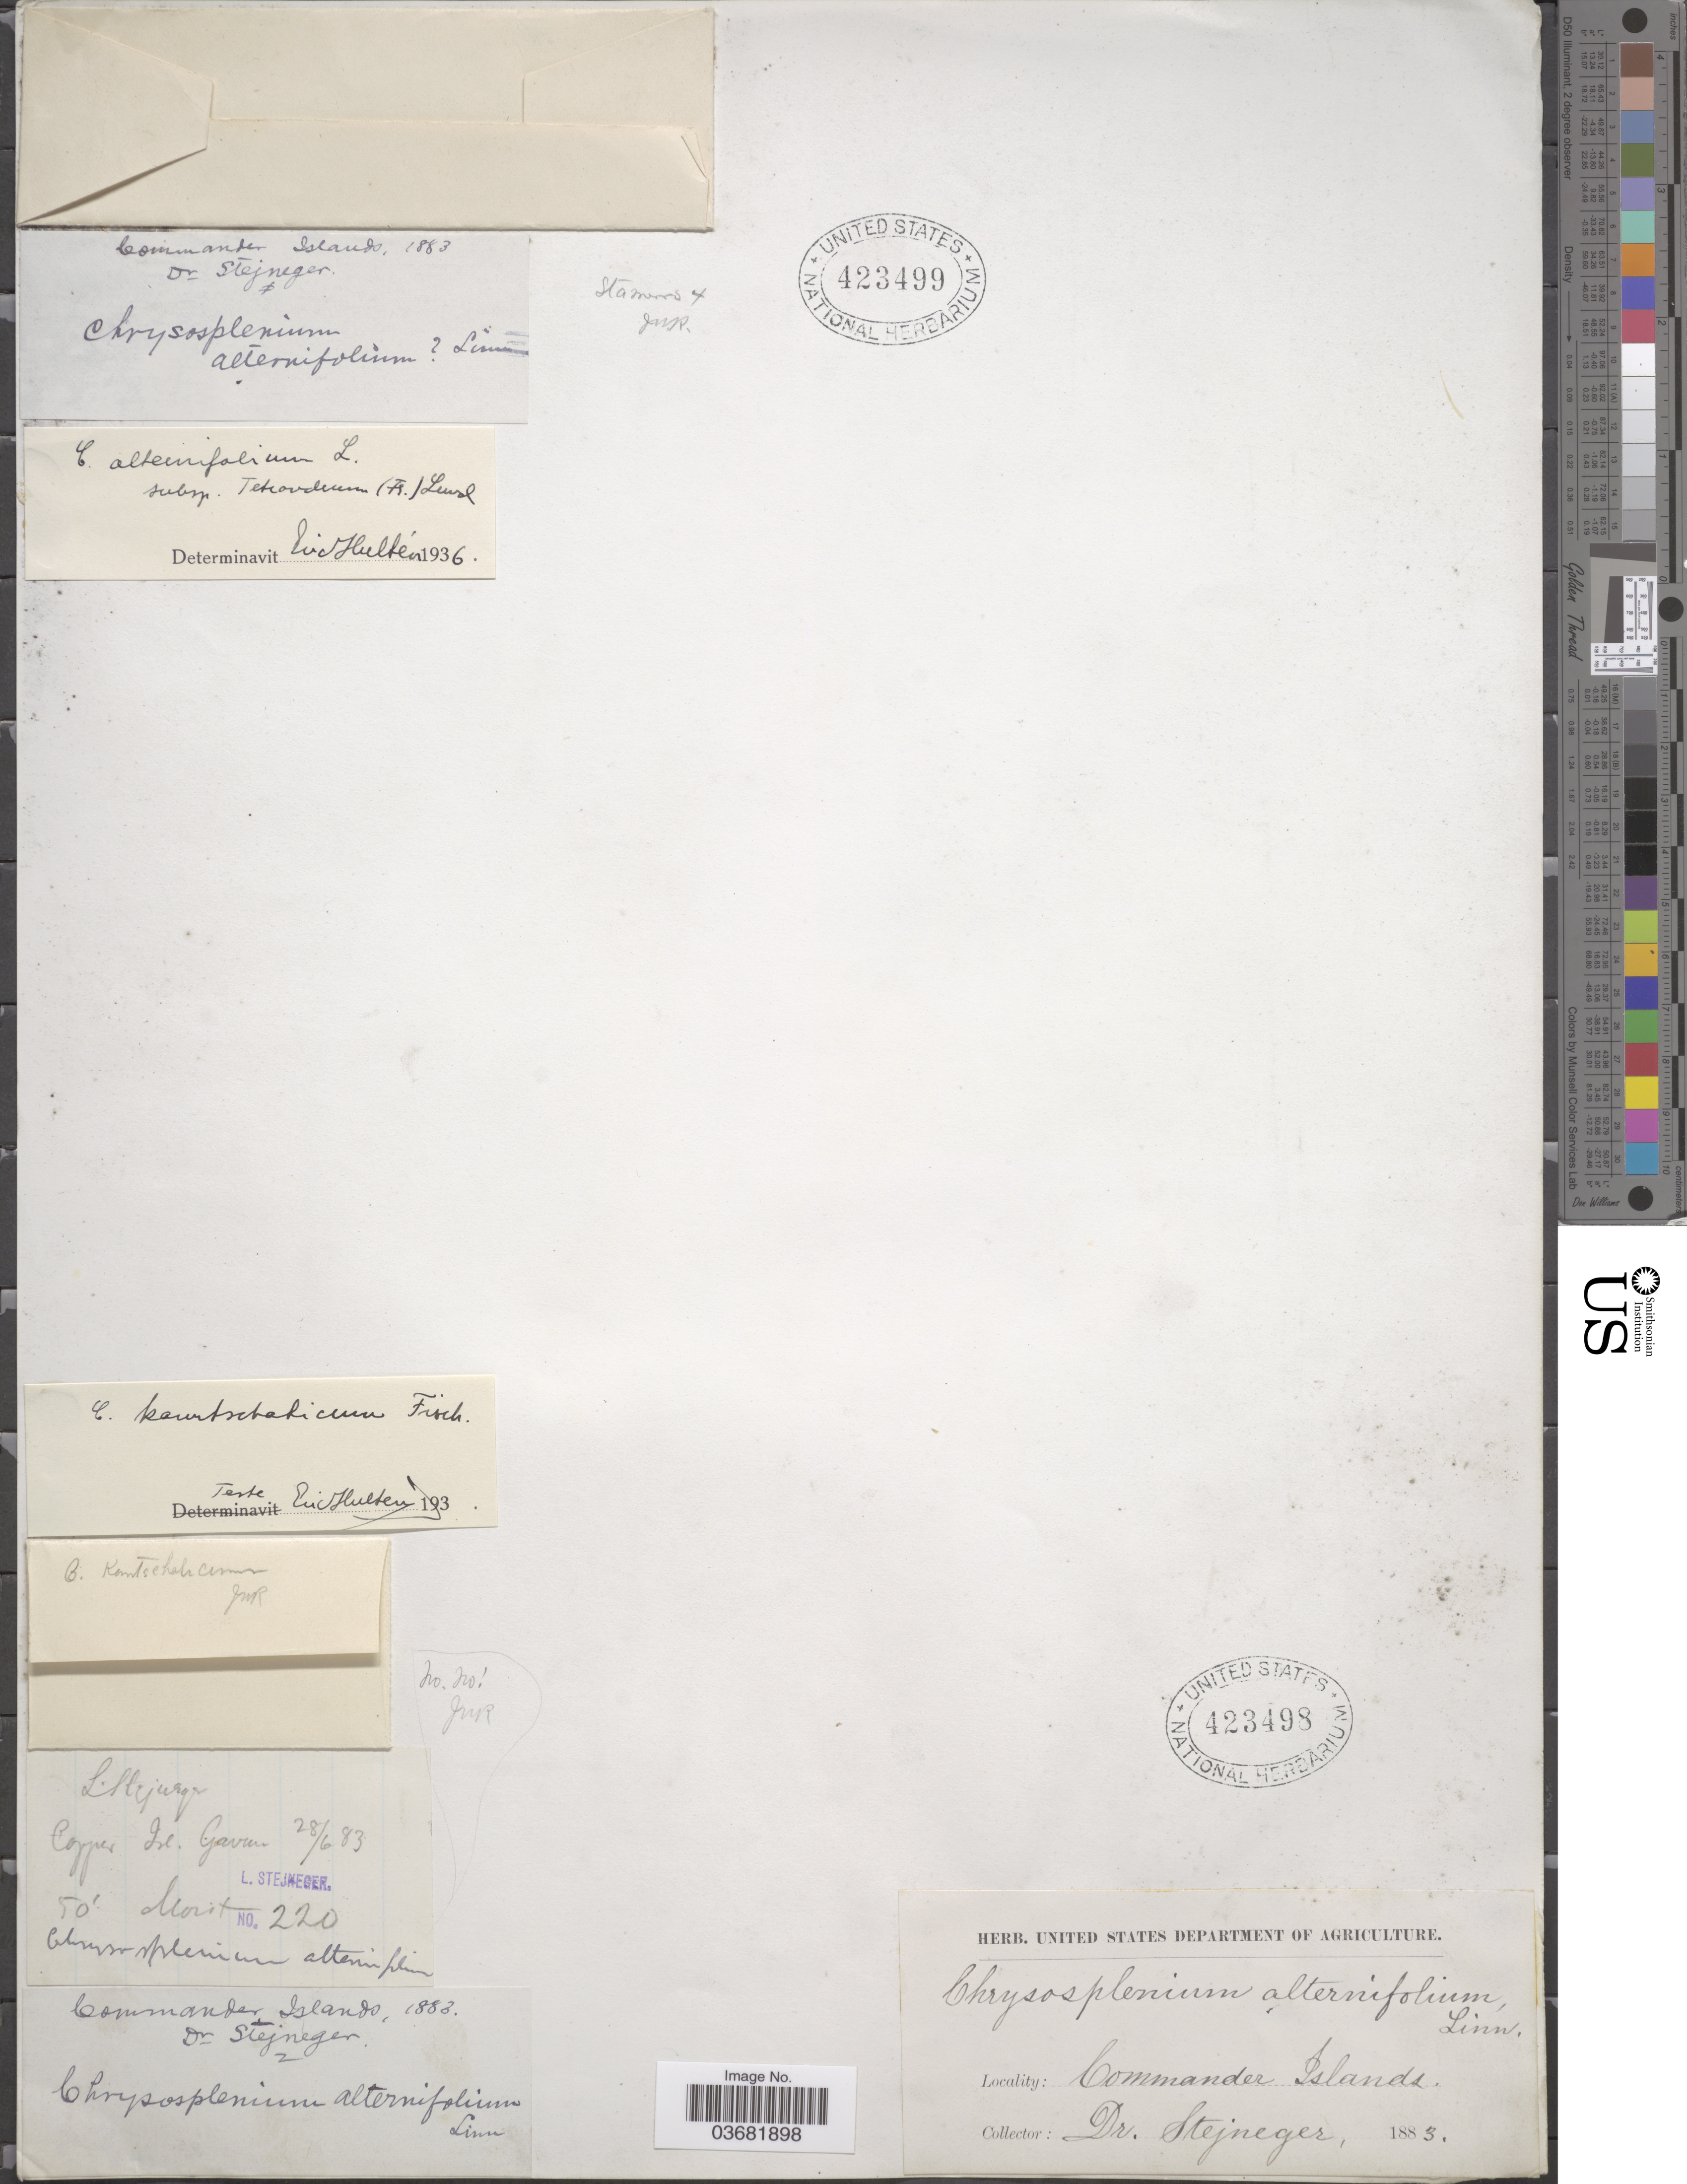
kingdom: Plantae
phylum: Tracheophyta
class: Magnoliopsida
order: Saxifragales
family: Saxifragaceae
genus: Chrysosplenium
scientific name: Chrysosplenium kamtschaticum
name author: Fisch. ex Ser.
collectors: Stejneger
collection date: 1883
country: Russian Federation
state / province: Kamchatka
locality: Commander Islands.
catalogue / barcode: US 423499